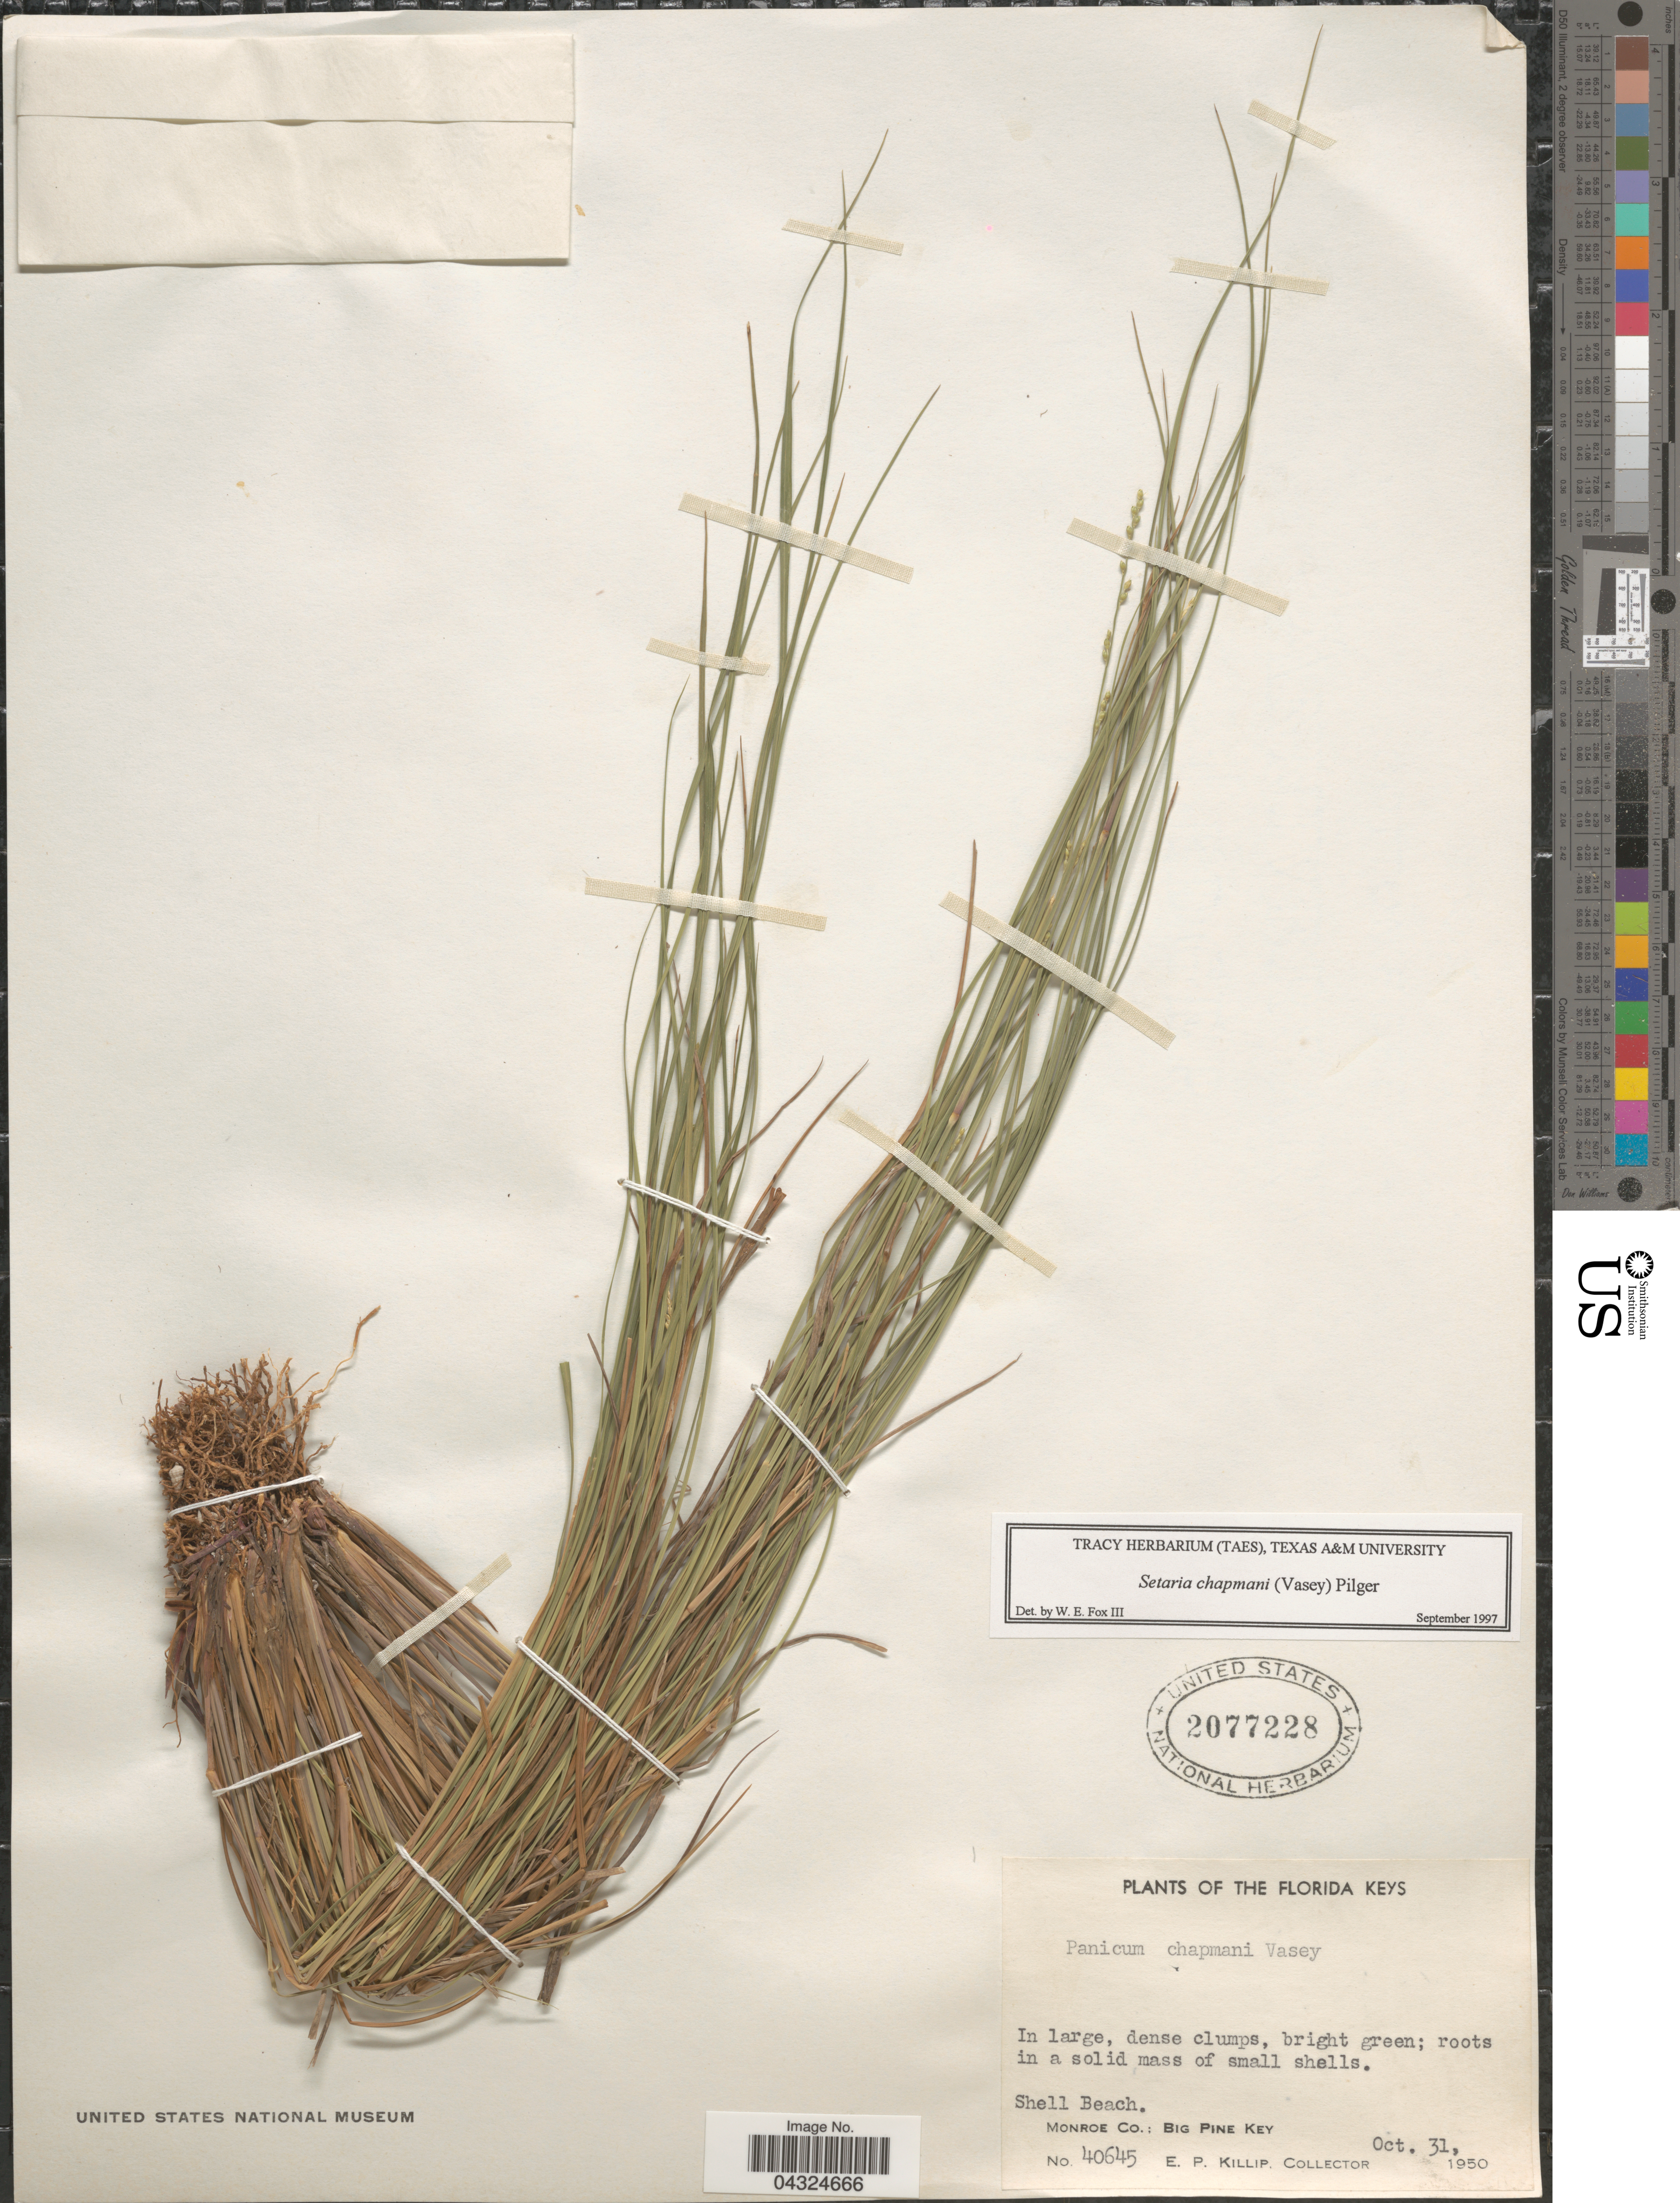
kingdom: Plantae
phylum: Tracheophyta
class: Liliopsida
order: Poales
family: Poaceae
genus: Setaria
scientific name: Setaria chapmanii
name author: (Vasey) Pilg.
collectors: E. P. Killip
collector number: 40645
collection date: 1950-10-31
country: United States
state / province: Florida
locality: The Florida Keys. Shell Beach. Monroe Co.: Big Pine Key.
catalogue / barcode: US 2077228